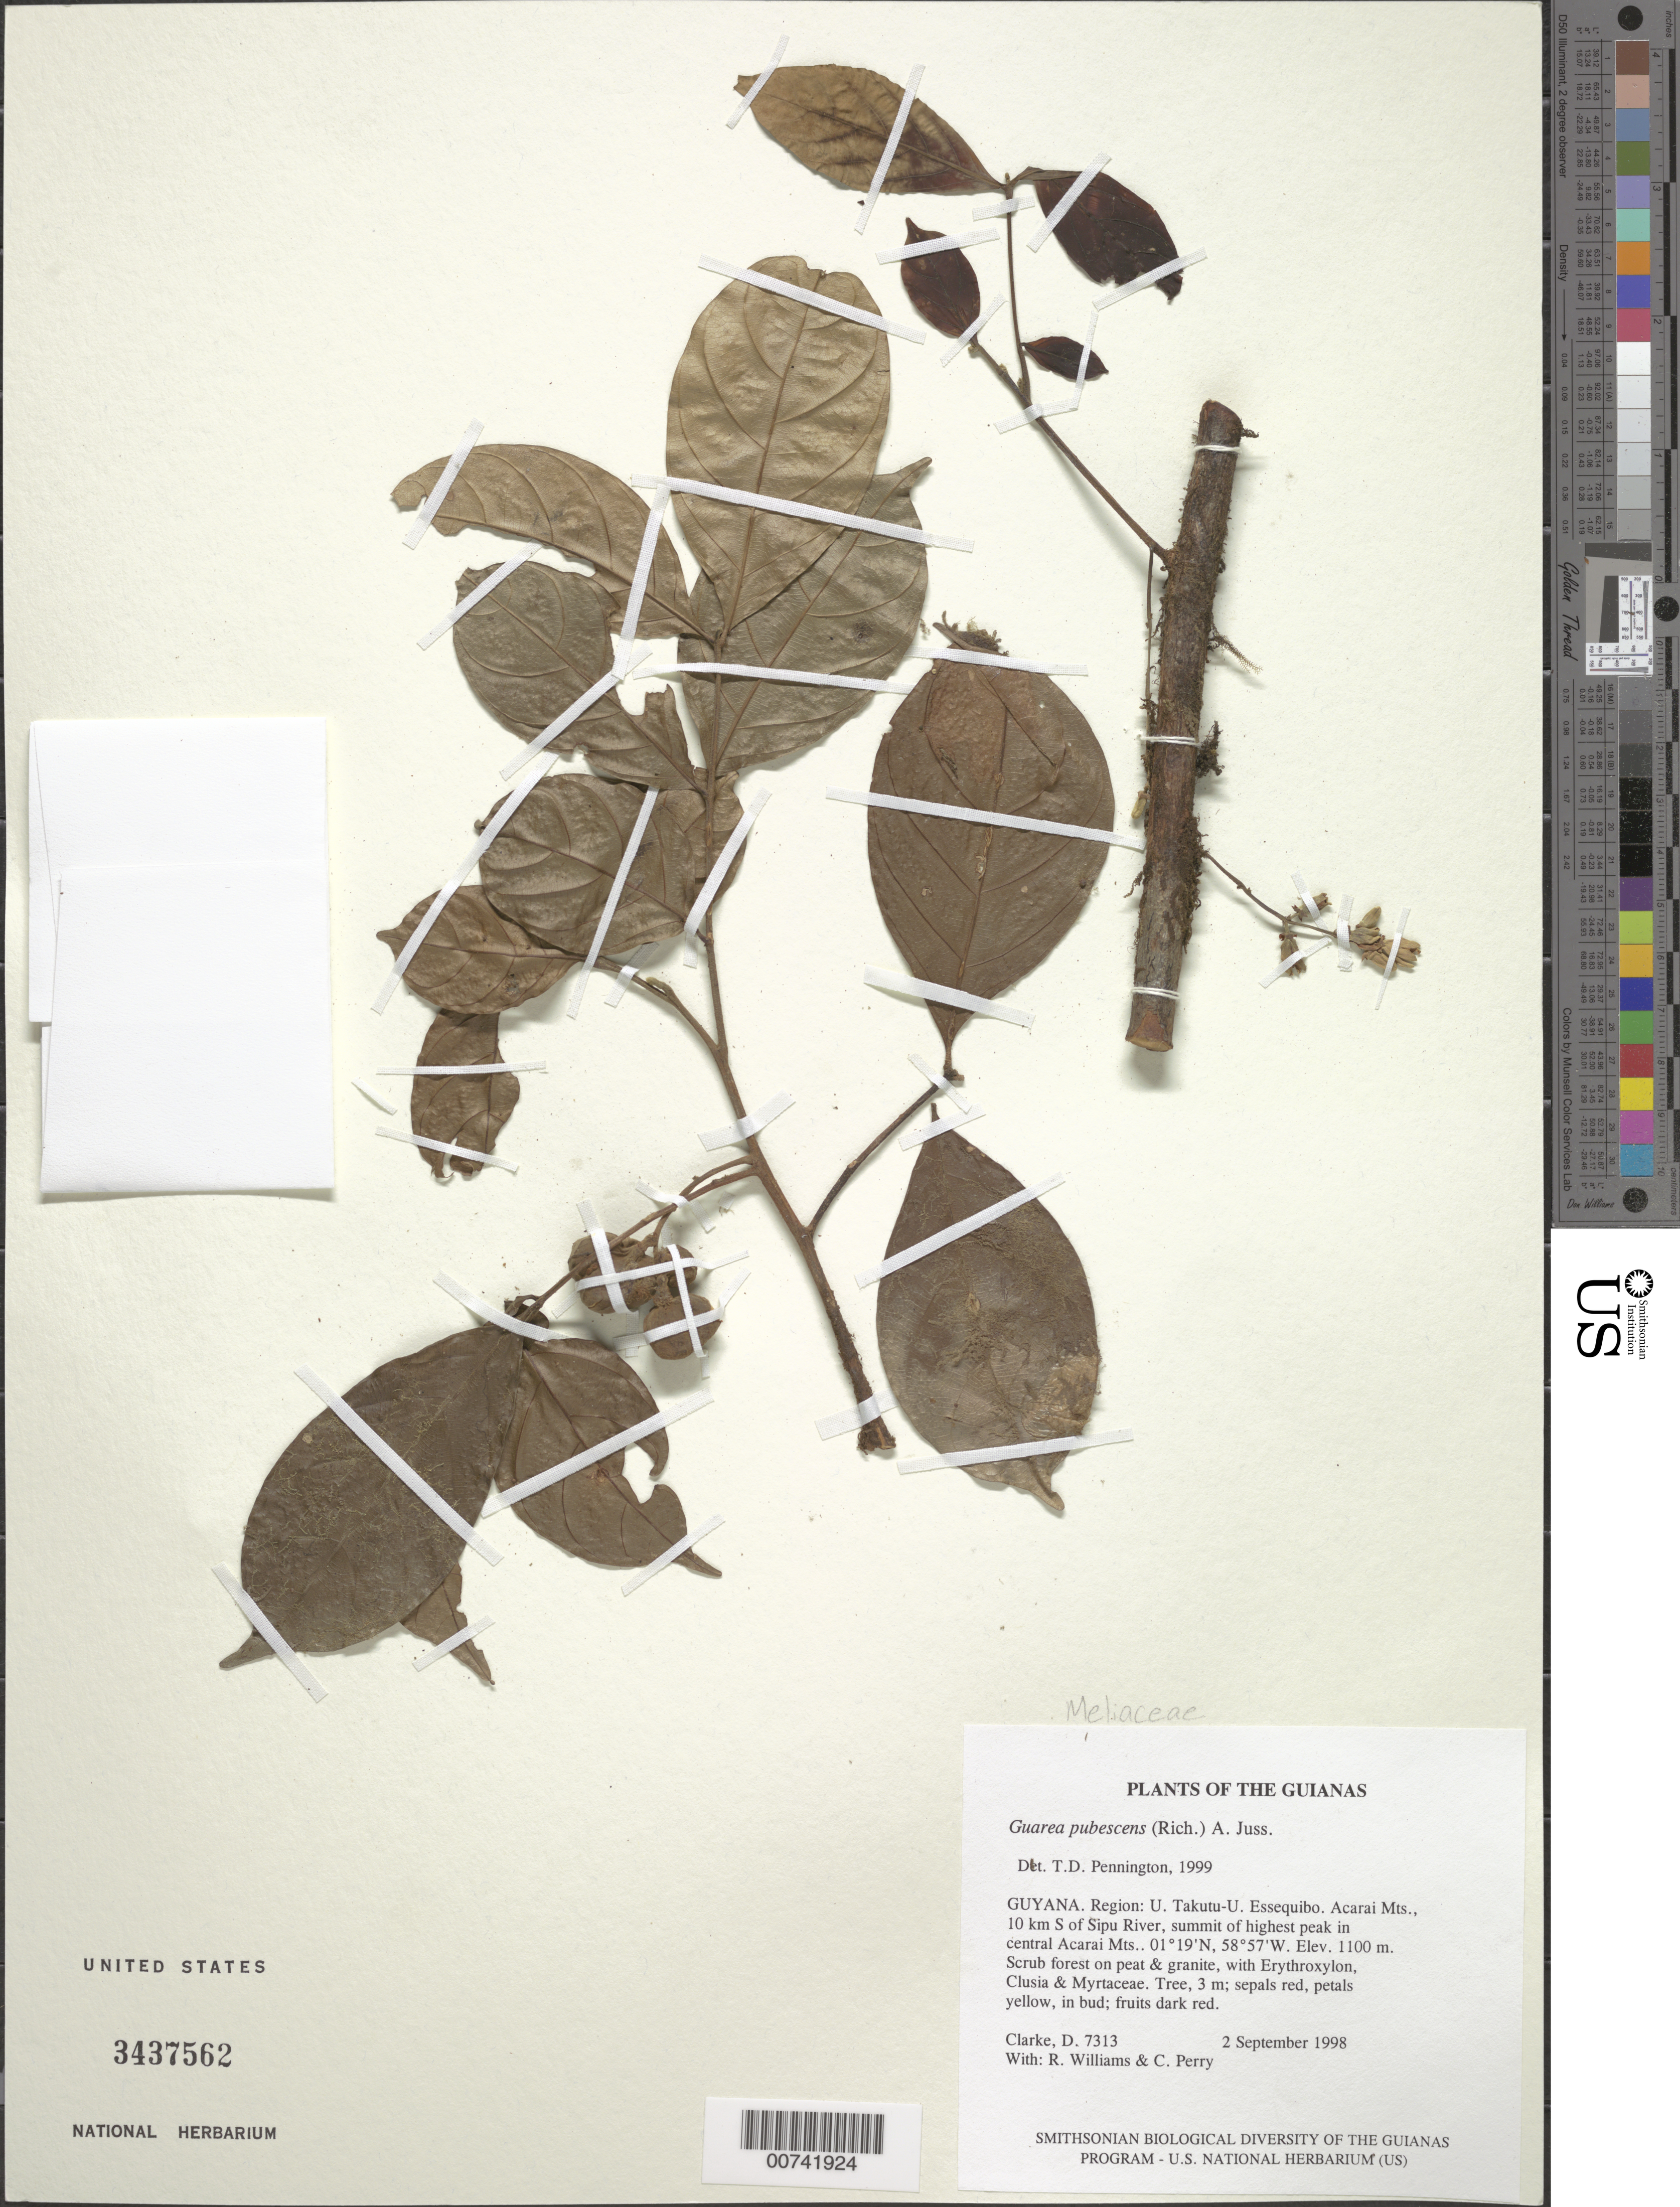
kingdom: Plantae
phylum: Tracheophyta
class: Magnoliopsida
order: Sapindales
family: Meliaceae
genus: Guarea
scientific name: Guarea pubescens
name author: (Rich.) A. Juss.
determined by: Pennington, T. D., (K)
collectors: H. D. Clarke, R. Williams & C. Perry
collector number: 7313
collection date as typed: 2 September 1998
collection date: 1998-09-02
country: Guyana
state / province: U. Takutu-U. Essequibo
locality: Acarai Mts., 10 km S. of Sipu River, summit of highest peak in central Acarai Mts.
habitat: Scrub forest on peat & granite, with Erythroxylum, Clusia & Myrtaceae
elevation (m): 1100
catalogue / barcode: US 3437562